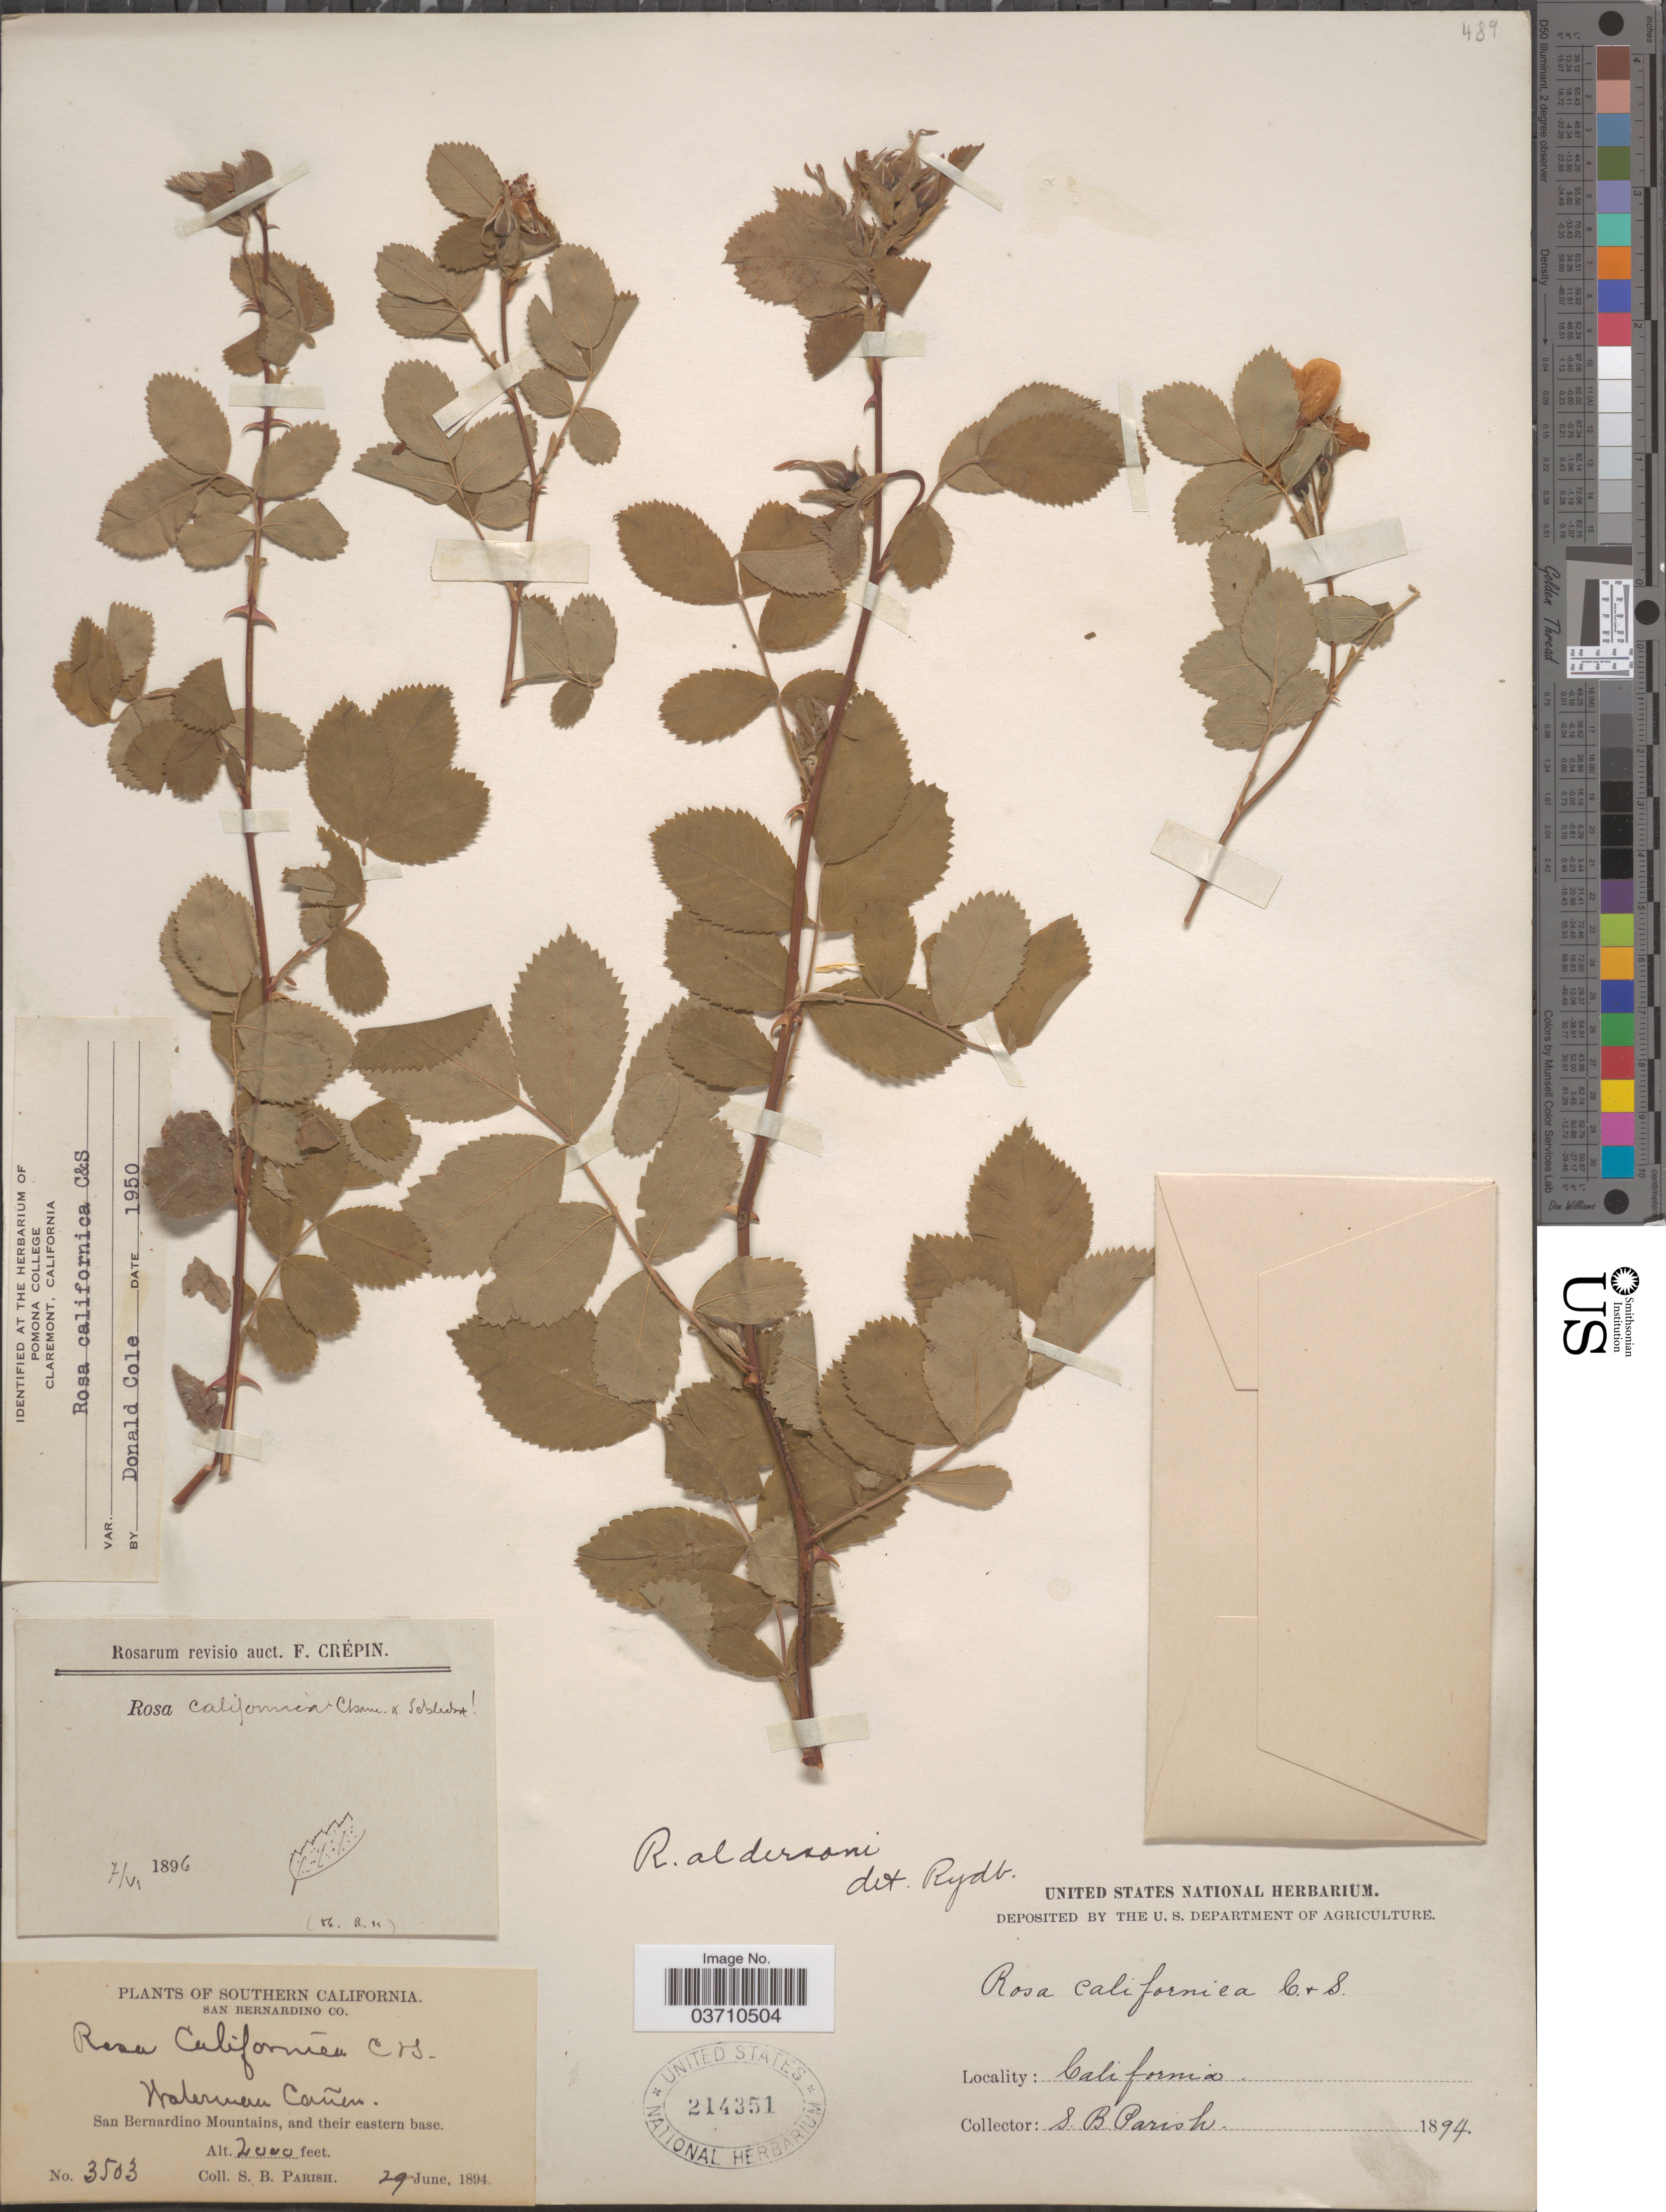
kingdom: Plantae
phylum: Tracheophyta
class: Magnoliopsida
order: Rosales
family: Rosaceae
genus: Rosa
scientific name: Rosa californica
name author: Cham. & Schltdl.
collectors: S. B. Parish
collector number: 3503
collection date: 1894-06-29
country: United States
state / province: California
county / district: San Bernardino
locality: Southern California. San Bernardino Co. Waterman Cañon. San Bernardino Mountains, and their eastern base.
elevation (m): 610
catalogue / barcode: US 214351